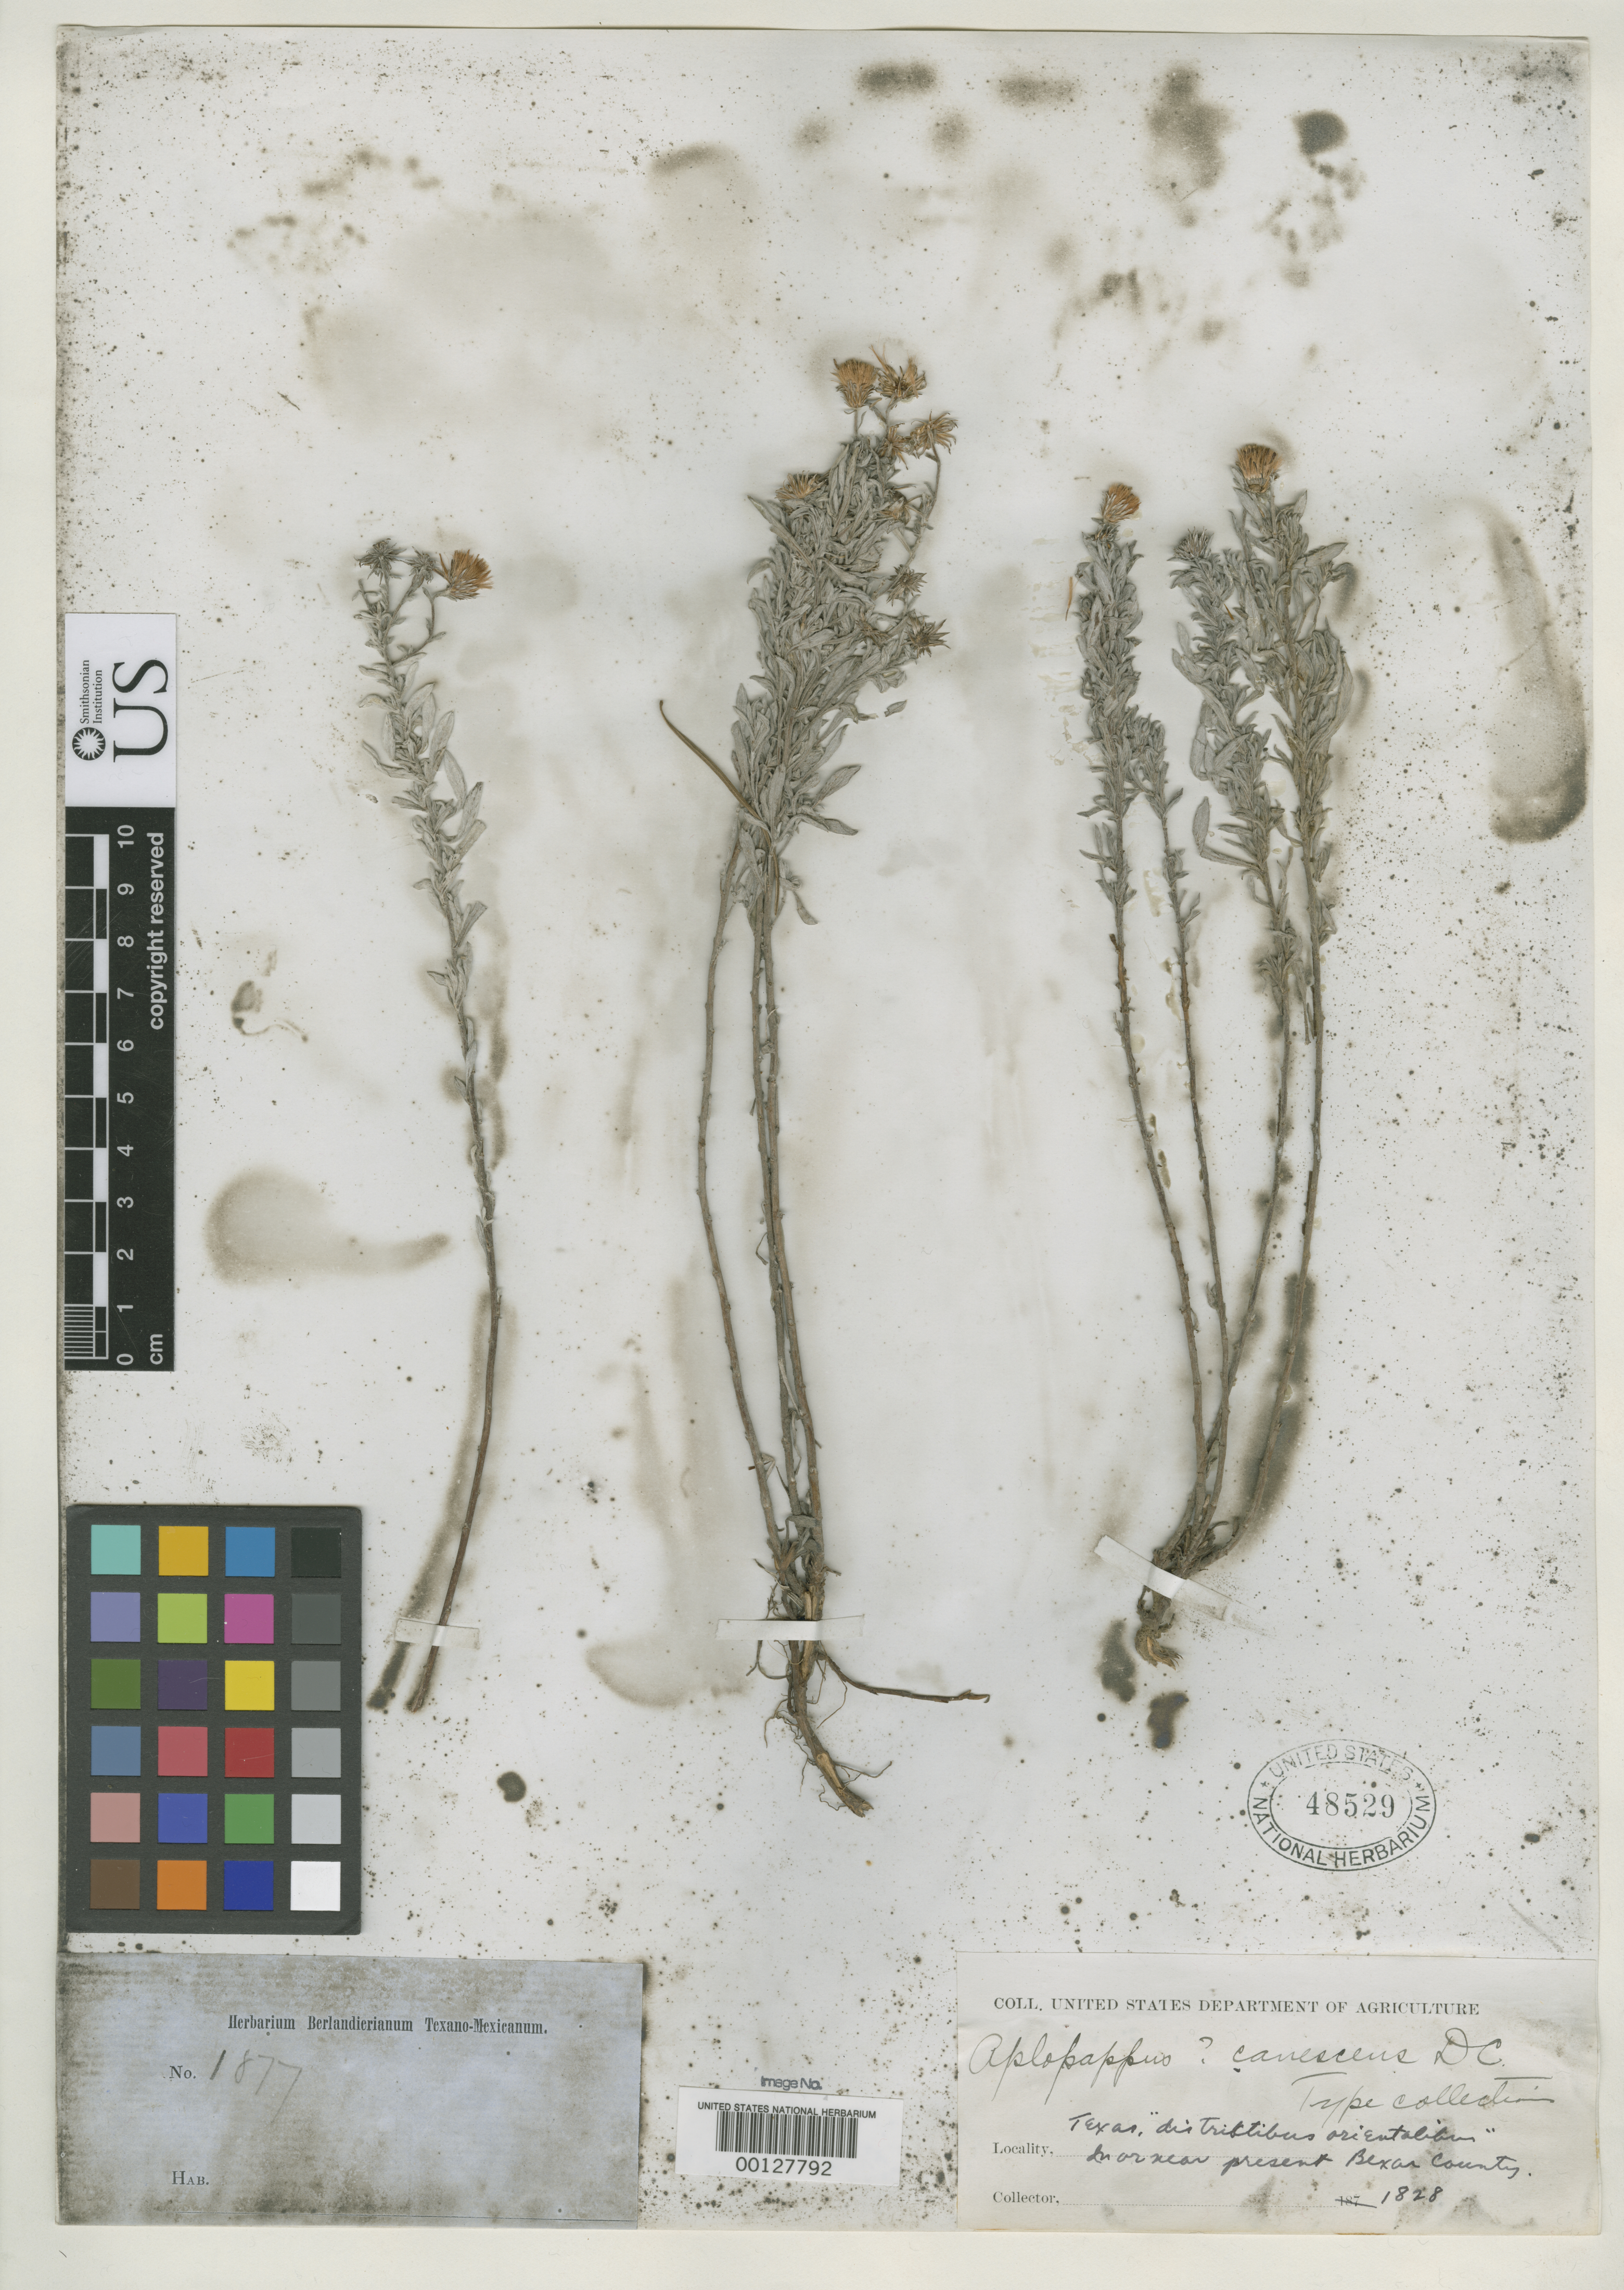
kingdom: Plantae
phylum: Tracheophyta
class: Magnoliopsida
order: Asterales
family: Asteraceae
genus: Haplopappus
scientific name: Haplopappus canescens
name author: DC.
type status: Isotype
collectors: J. L. Berlandier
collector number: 1877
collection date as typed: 1828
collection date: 1828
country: United States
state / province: Texas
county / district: Bexar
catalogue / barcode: US 48529